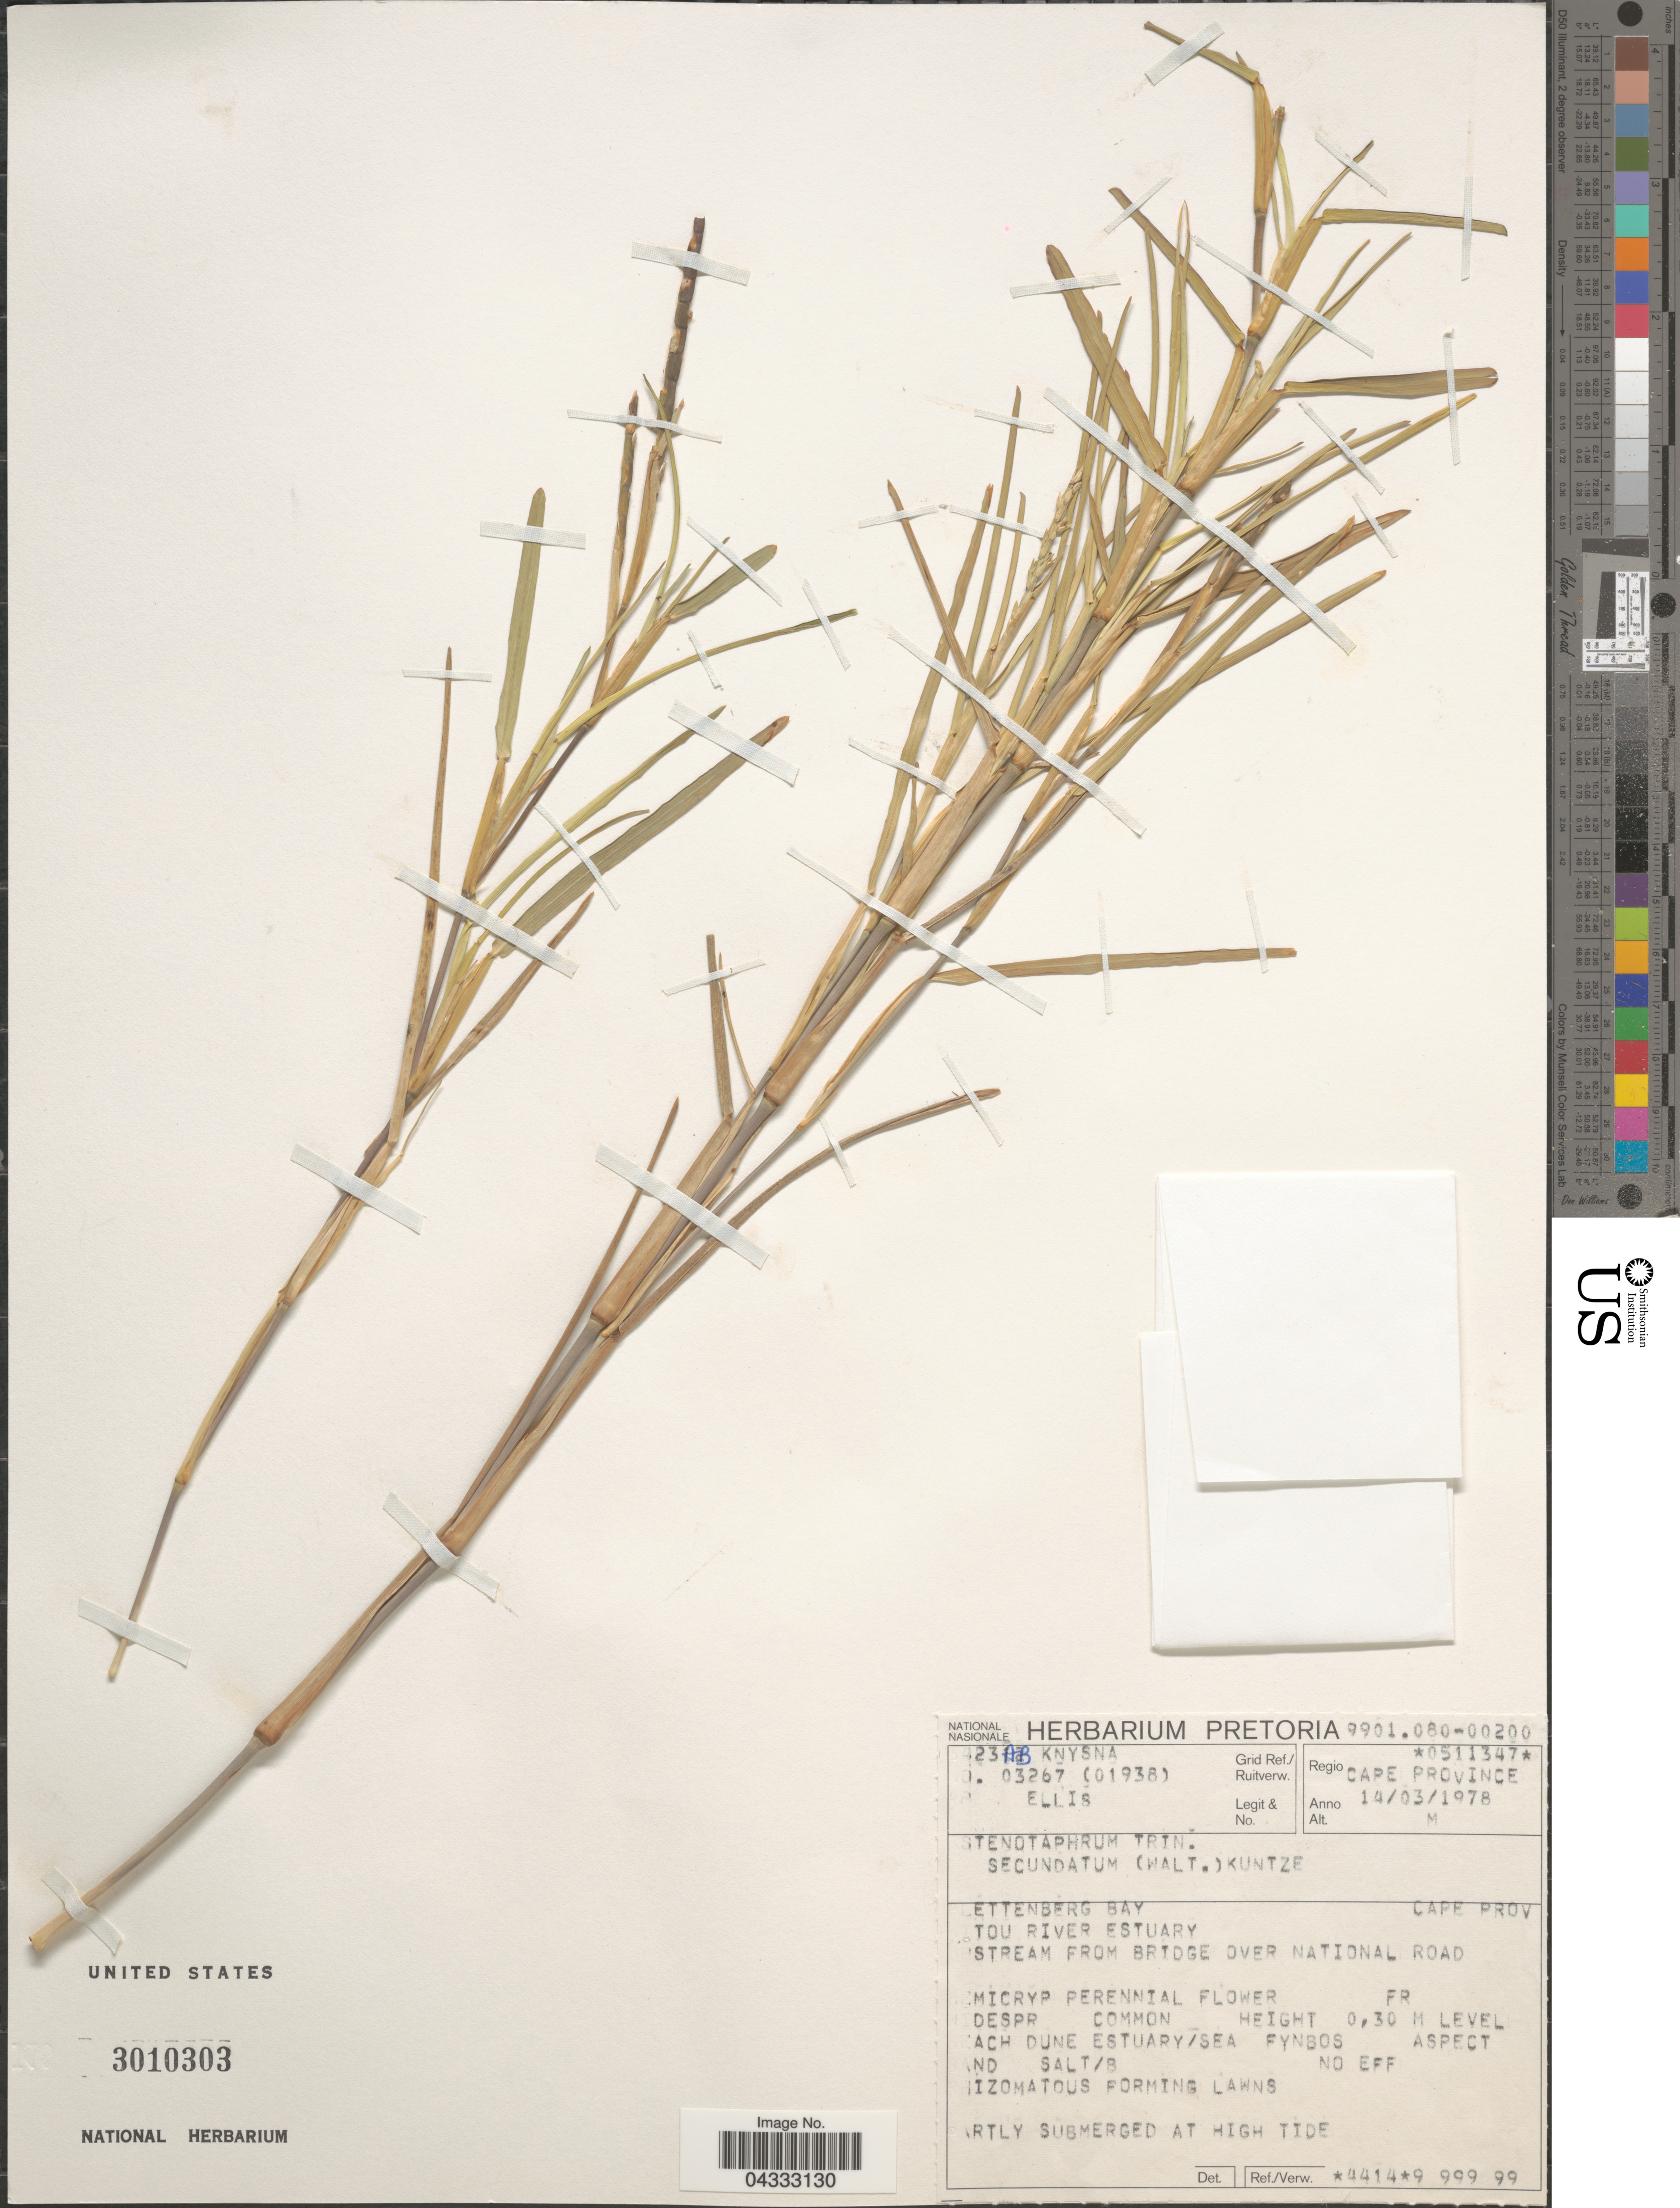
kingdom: Plantae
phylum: Tracheophyta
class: Liliopsida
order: Poales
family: Poaceae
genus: Stenotaphrum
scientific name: Stenotaphrum secundatum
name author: (Walter) Kuntze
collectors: -. Ellis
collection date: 1978-03-14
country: South Africa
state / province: Western Cape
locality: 423 [interpreted] AB Knysna 03267 (01936 [interpreted]). Grid Ref./Ruitverw. Regio Cape Province. Ettenberg Bay. Tou River Estuary. Stream from bridge over National Road.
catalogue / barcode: US 3010303